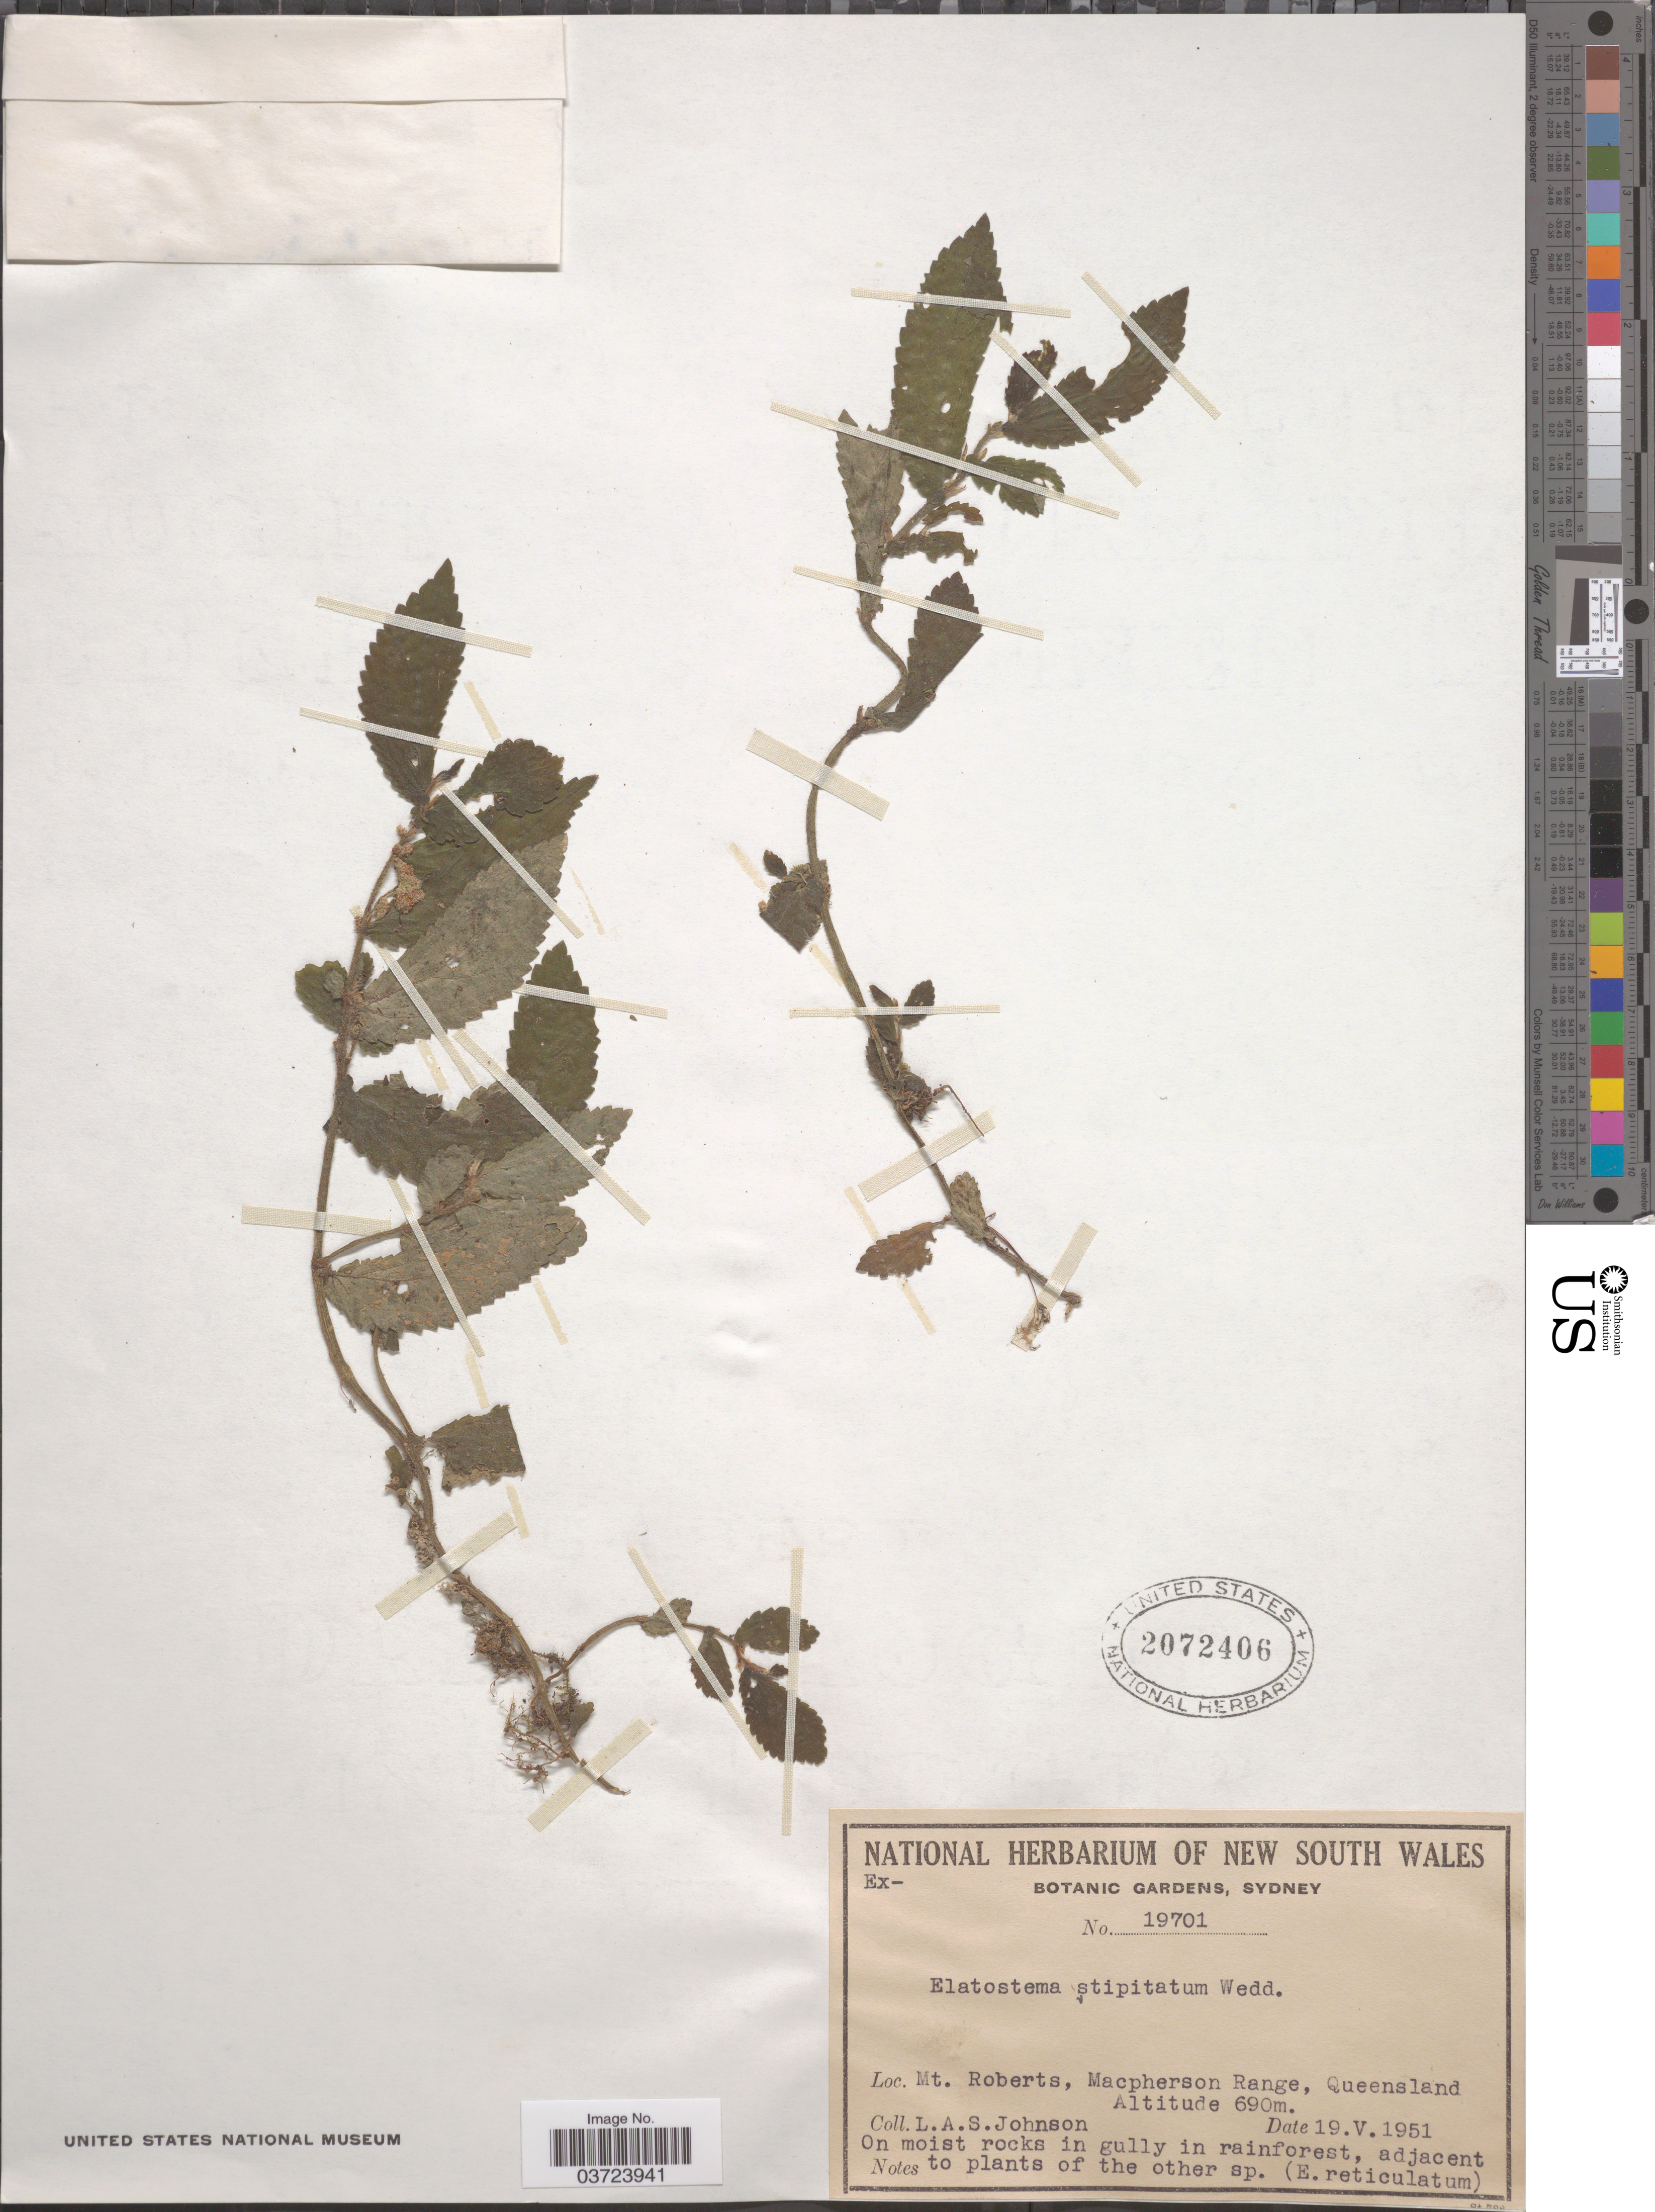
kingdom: Plantae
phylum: Tracheophyta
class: Magnoliopsida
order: Rosales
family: Urticaceae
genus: Elatostema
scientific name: Elatostema stipitatum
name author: Wedd.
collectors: L. A. S. Johnson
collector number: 19701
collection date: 1951-05-19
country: Australia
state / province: Queensland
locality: Mt. Roberts, Macpherson Range.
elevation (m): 690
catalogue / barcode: US 2072406